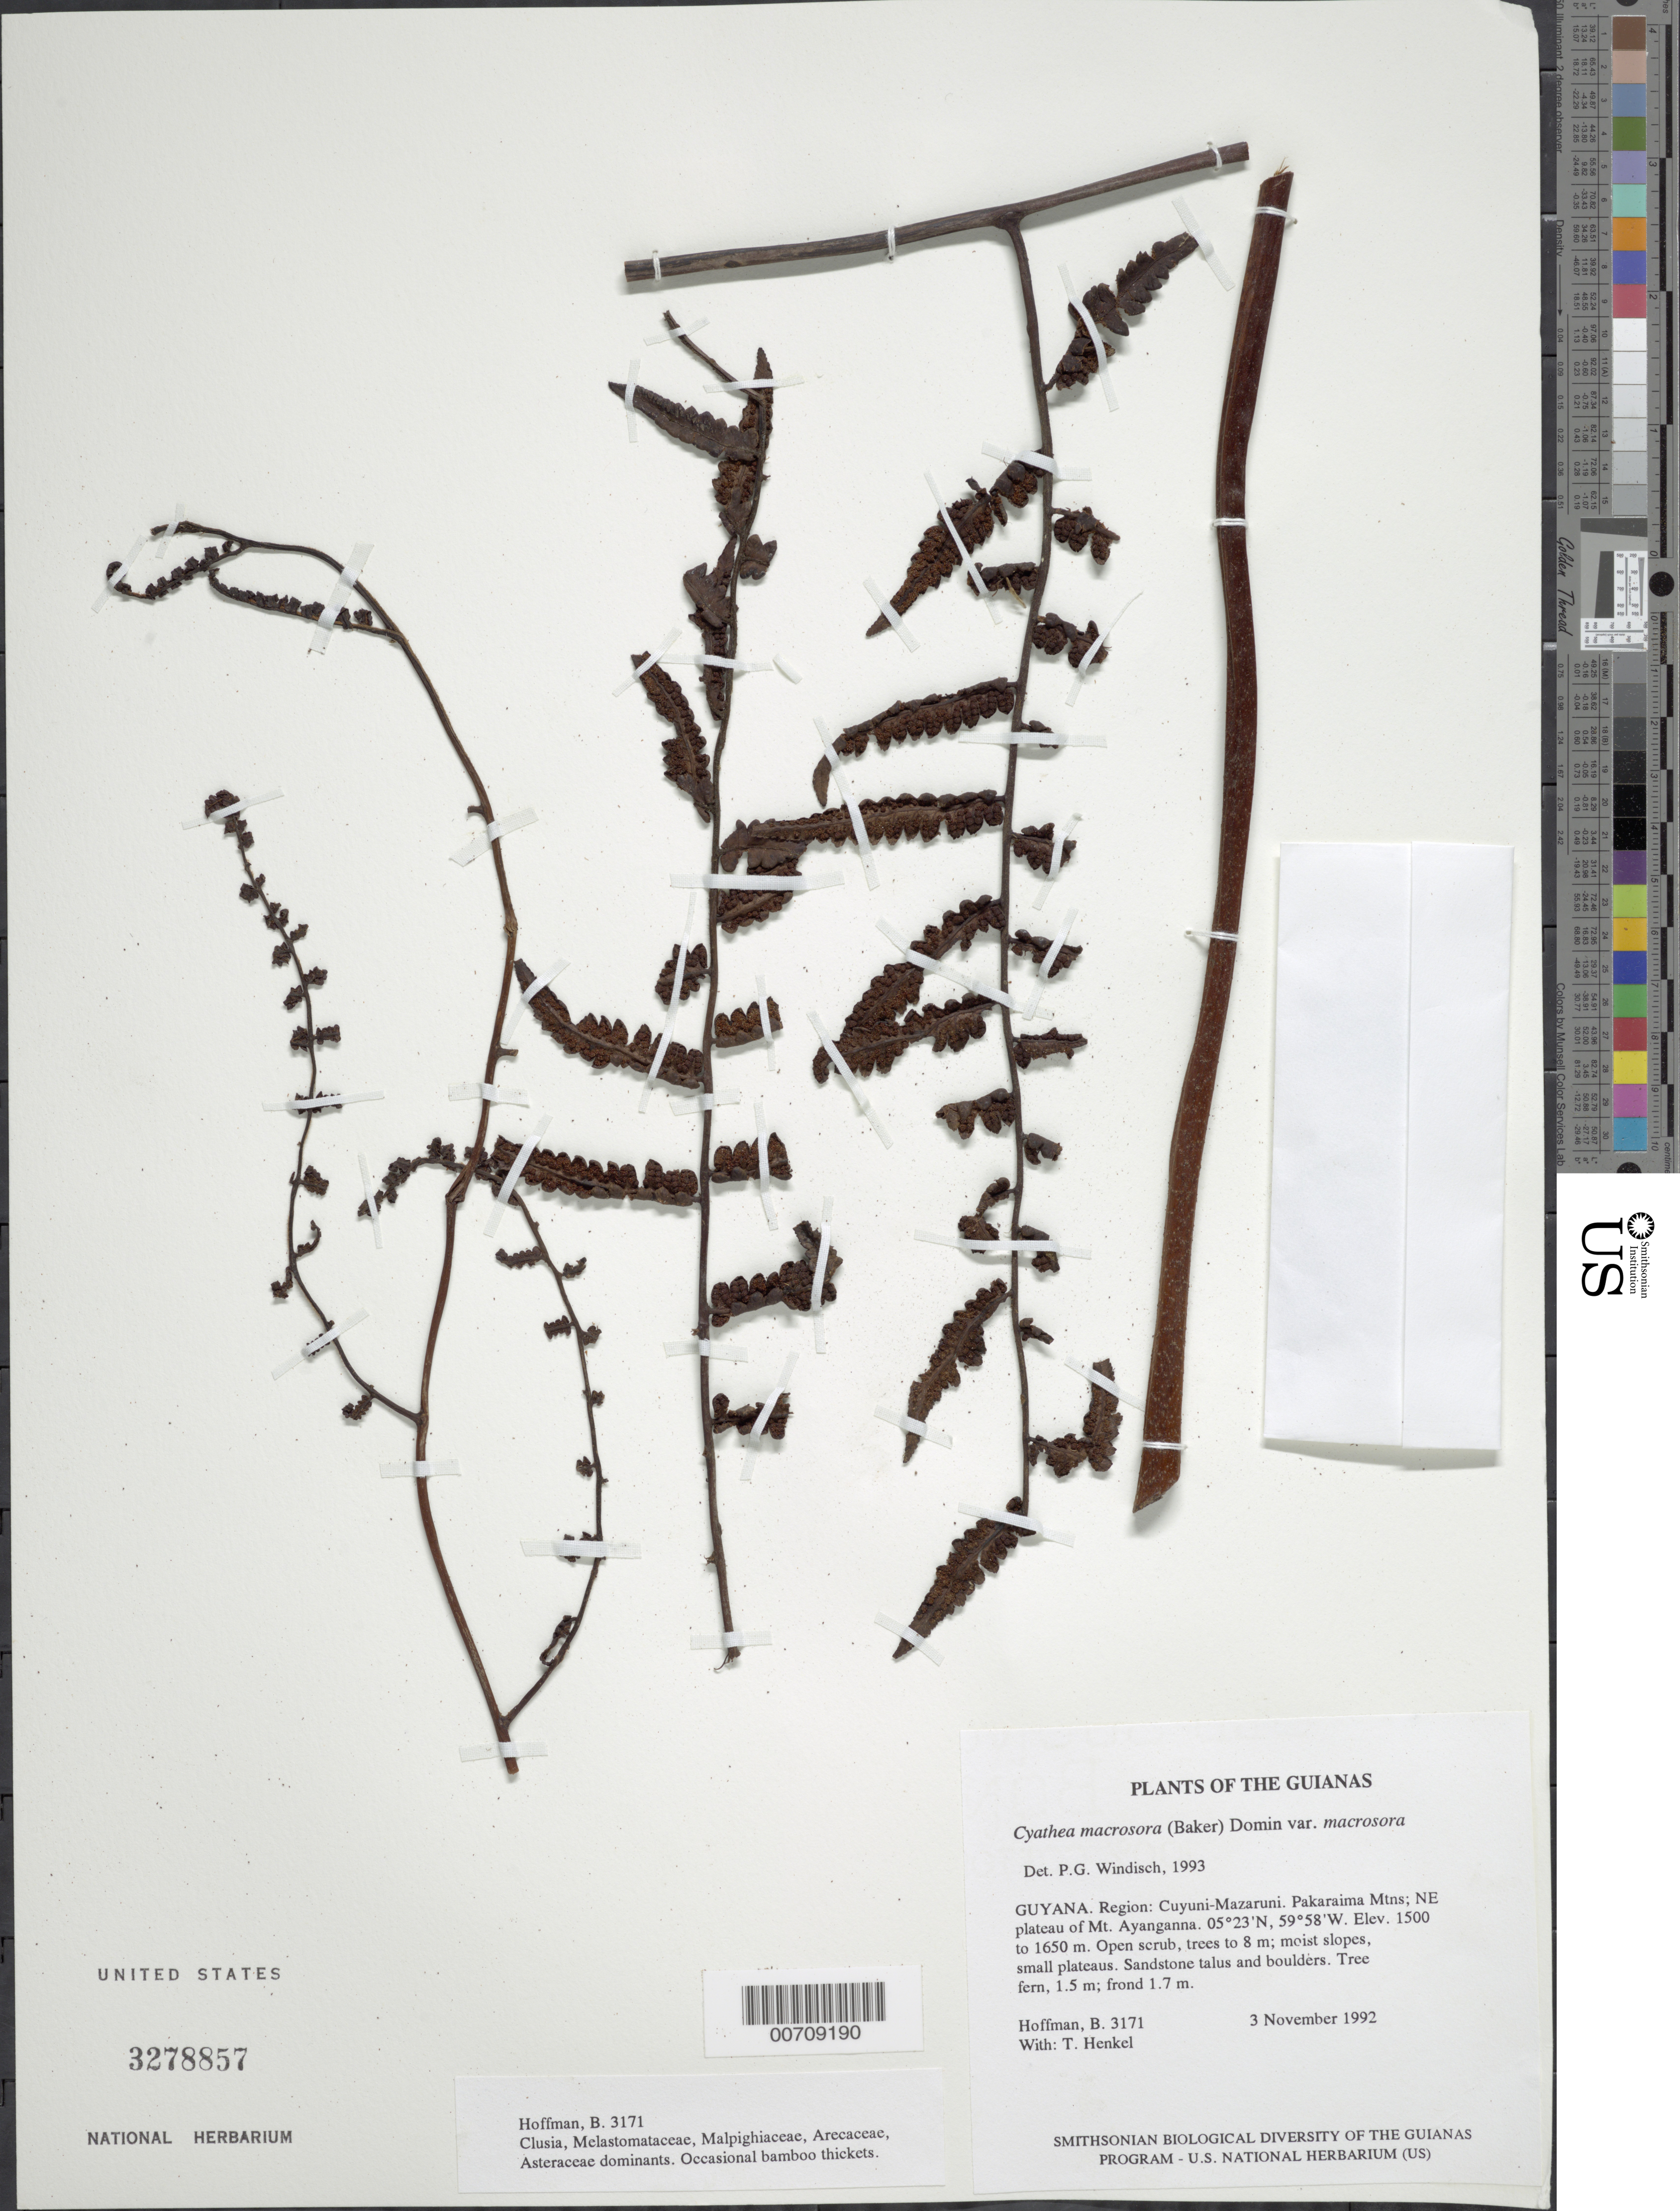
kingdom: Plantae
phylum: Tracheophyta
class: Polypodiopsida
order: Cyatheales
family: Cyatheaceae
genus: Cyathea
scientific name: Cyathea macrosora var. macrosora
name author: (Baker) Domin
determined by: Windisch, Paulo Guenter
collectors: B. Hoffman & T. Henkel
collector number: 3171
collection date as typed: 3 November 1992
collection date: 1992-11-03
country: Guyana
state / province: Cuyuni-Mazaruni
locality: Pakaraima Mountains; NE plateau of Mt. Ayanganna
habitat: Open scrub, trees to 8 m; moist slopes, small plateaus. Sandstone talus and boulders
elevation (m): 1500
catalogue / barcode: US 3278857